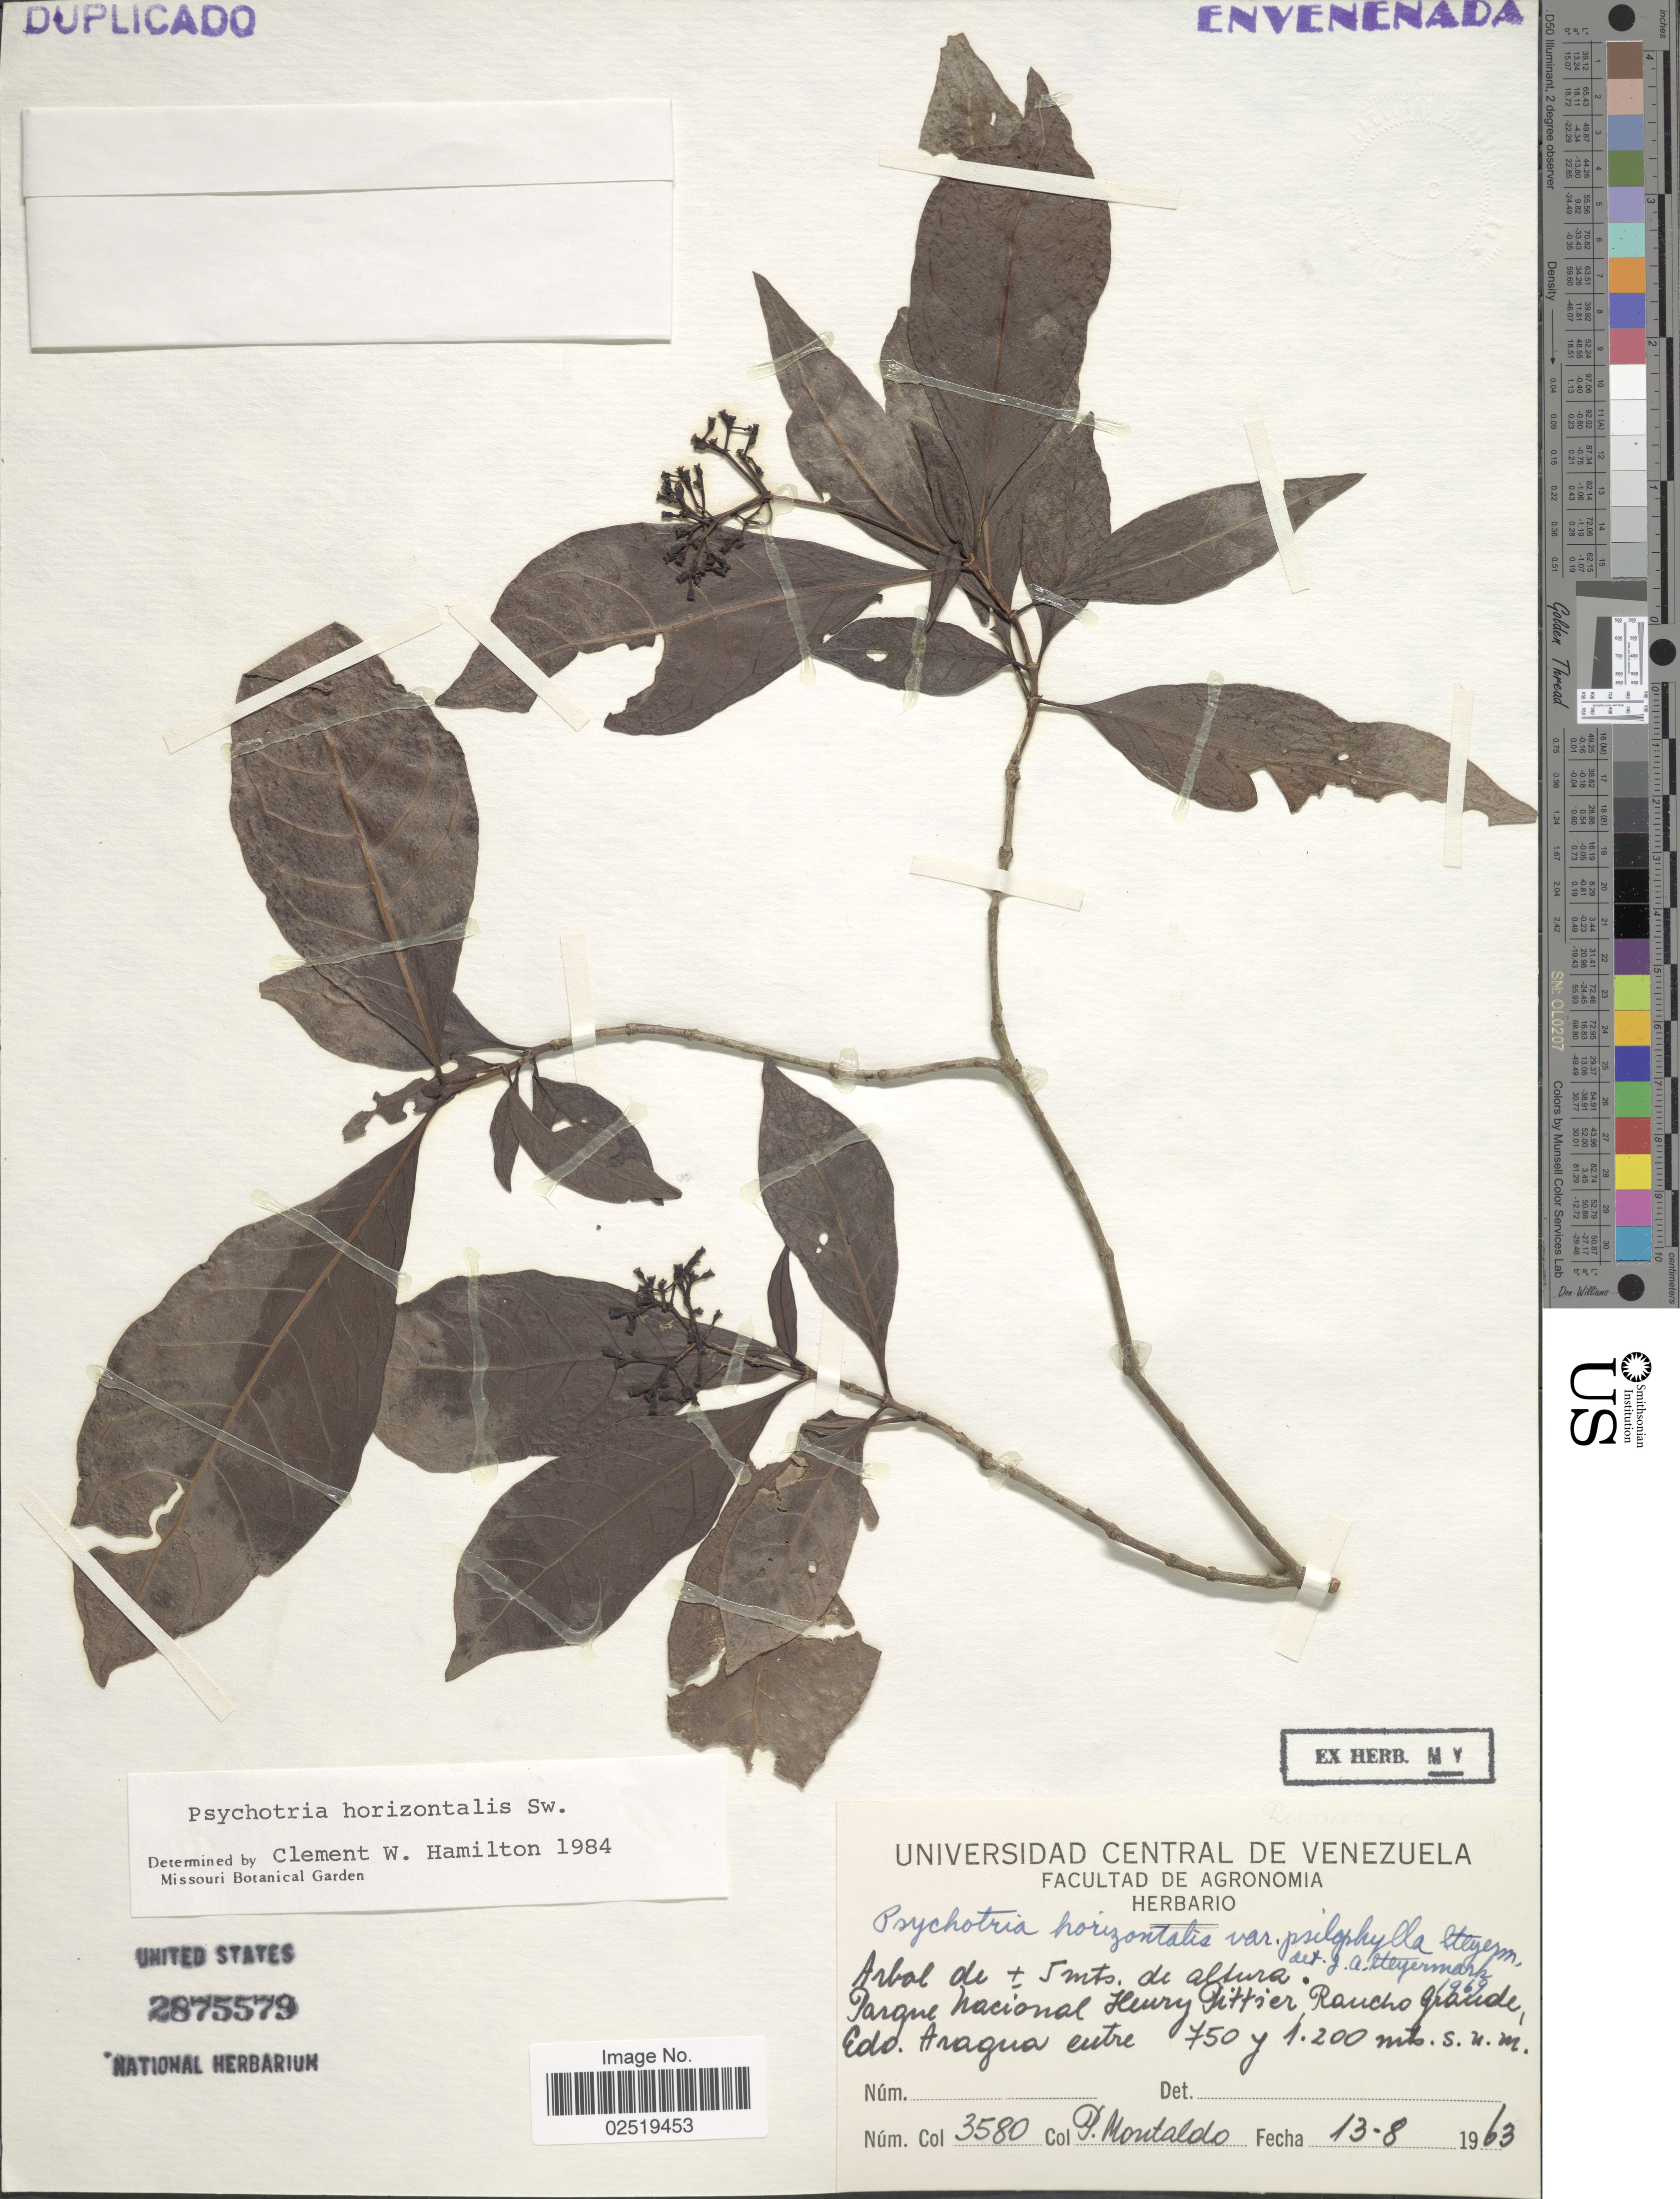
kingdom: Plantae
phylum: Tracheophyta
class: Magnoliopsida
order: Gentianales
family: Rubiaceae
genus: Psychotria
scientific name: Psychotria horizontalis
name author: Sw.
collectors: P. Montaldo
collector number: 3580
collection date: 1963-08-13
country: Venezuela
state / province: Aragua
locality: Parque Nacional Henry Pittier, Rancho Grande.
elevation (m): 750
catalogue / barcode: US 2875579